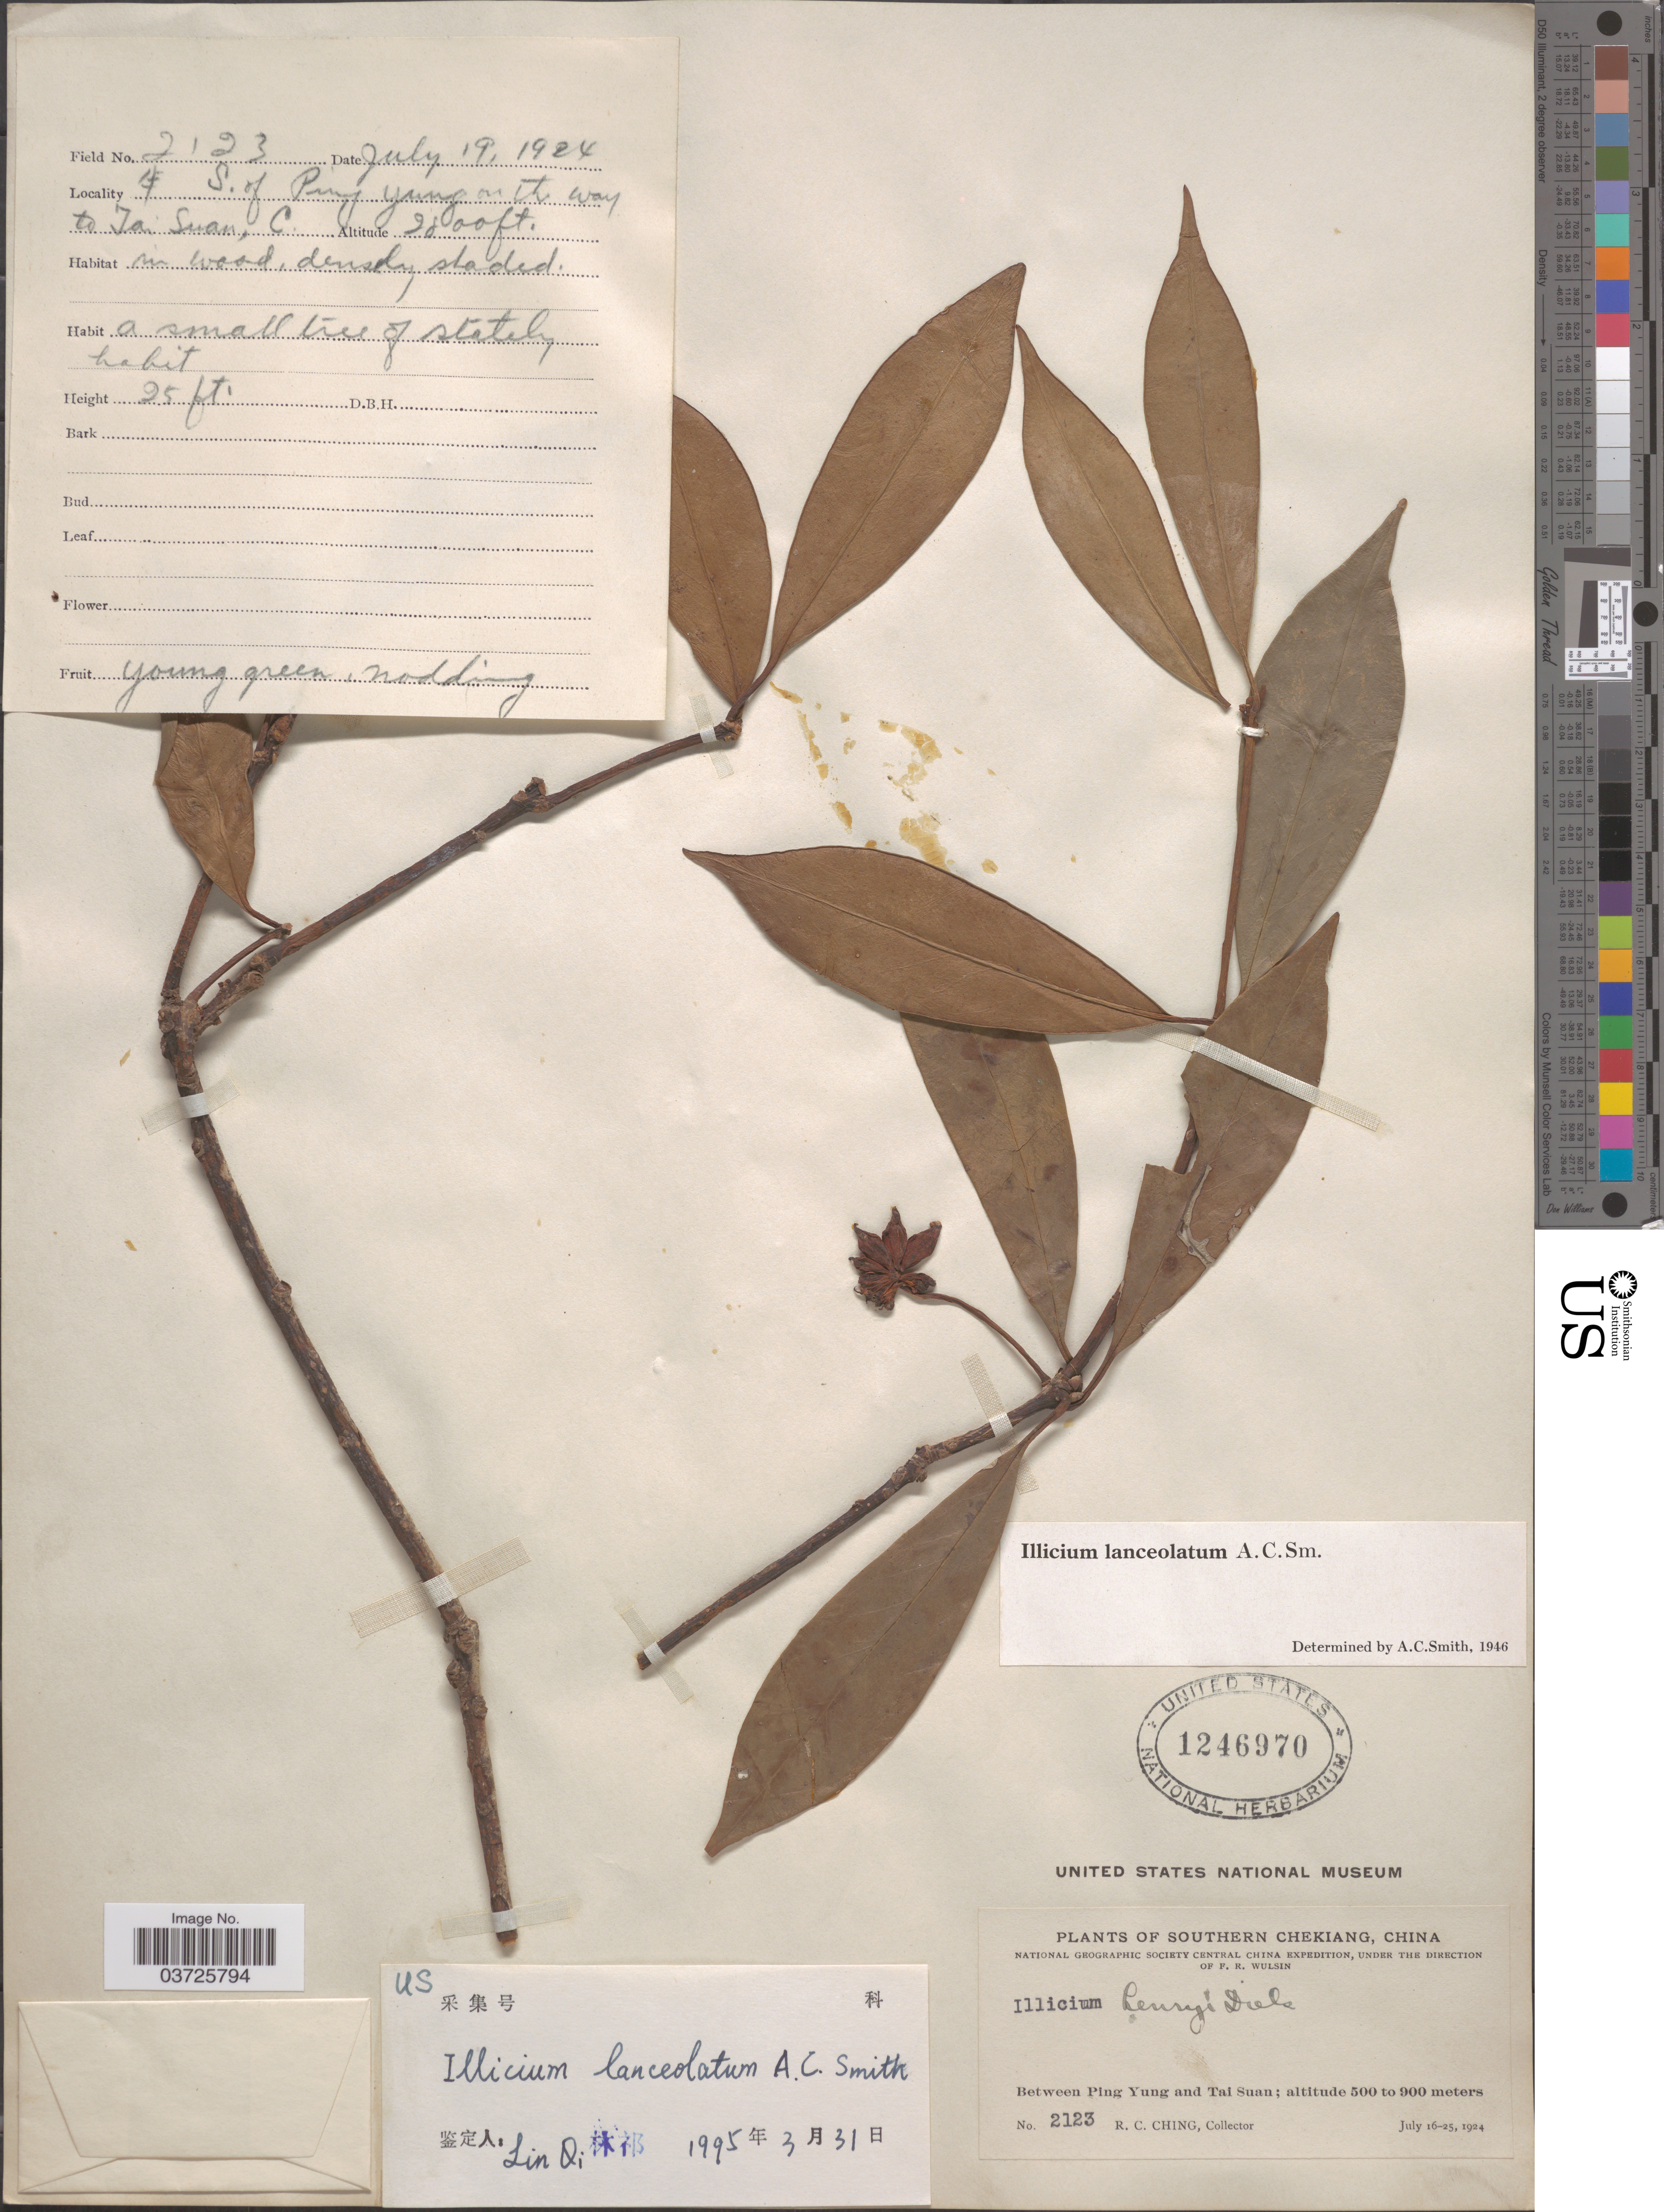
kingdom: Plantae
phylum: Tracheophyta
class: Magnoliopsida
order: Austrobaileyales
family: Schisandraceae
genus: Illicium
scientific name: Illicium lanceolatum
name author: A.C. Sm.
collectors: R. C. Ching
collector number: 2123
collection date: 1924-07-19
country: China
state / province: Zhejiang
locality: Southern Chekiang. Between Ping Yung and Tai Suan. X. S. of Ping Yung on the way to Tai Suan, C.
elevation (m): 853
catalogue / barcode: US 1246970